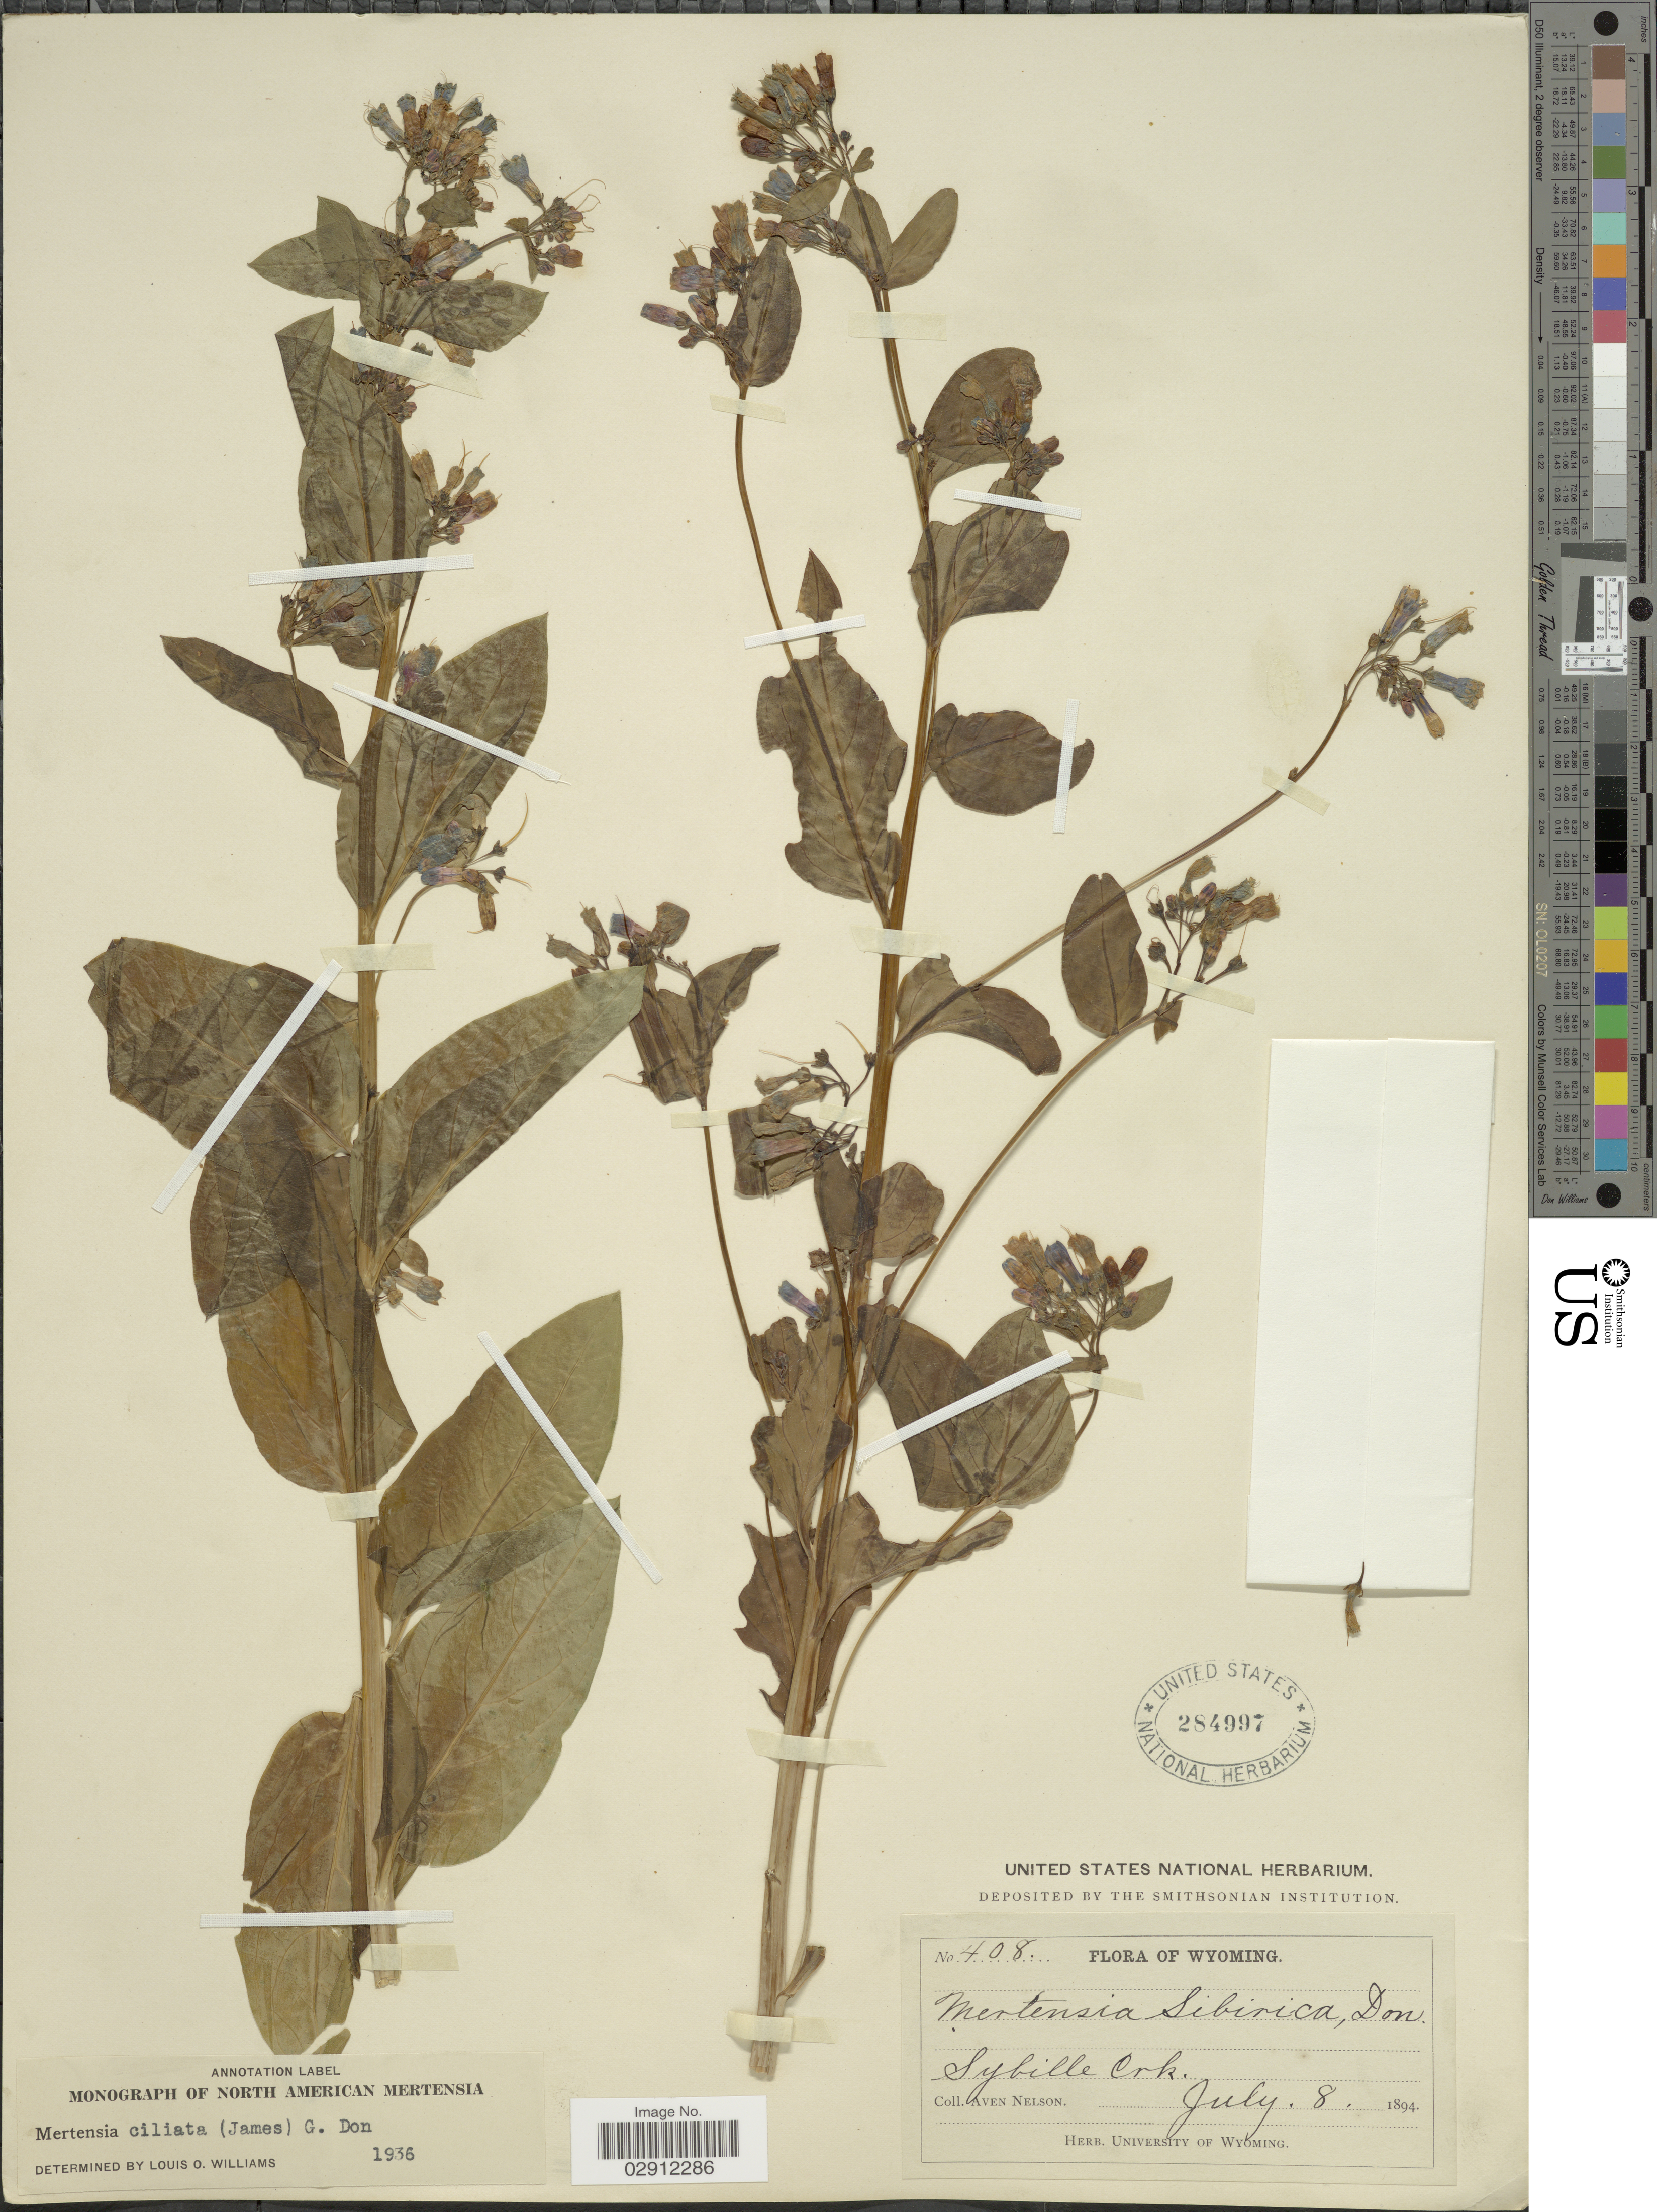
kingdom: Plantae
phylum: Tracheophyta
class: Magnoliopsida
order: Boraginales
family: Boraginaceae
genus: Mertensia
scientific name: Mertensia ciliata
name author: (James) G. Don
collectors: A. Nelson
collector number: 408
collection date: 1894-07-08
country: United States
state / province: Wyoming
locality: Sybille Crk.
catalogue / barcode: US 284997